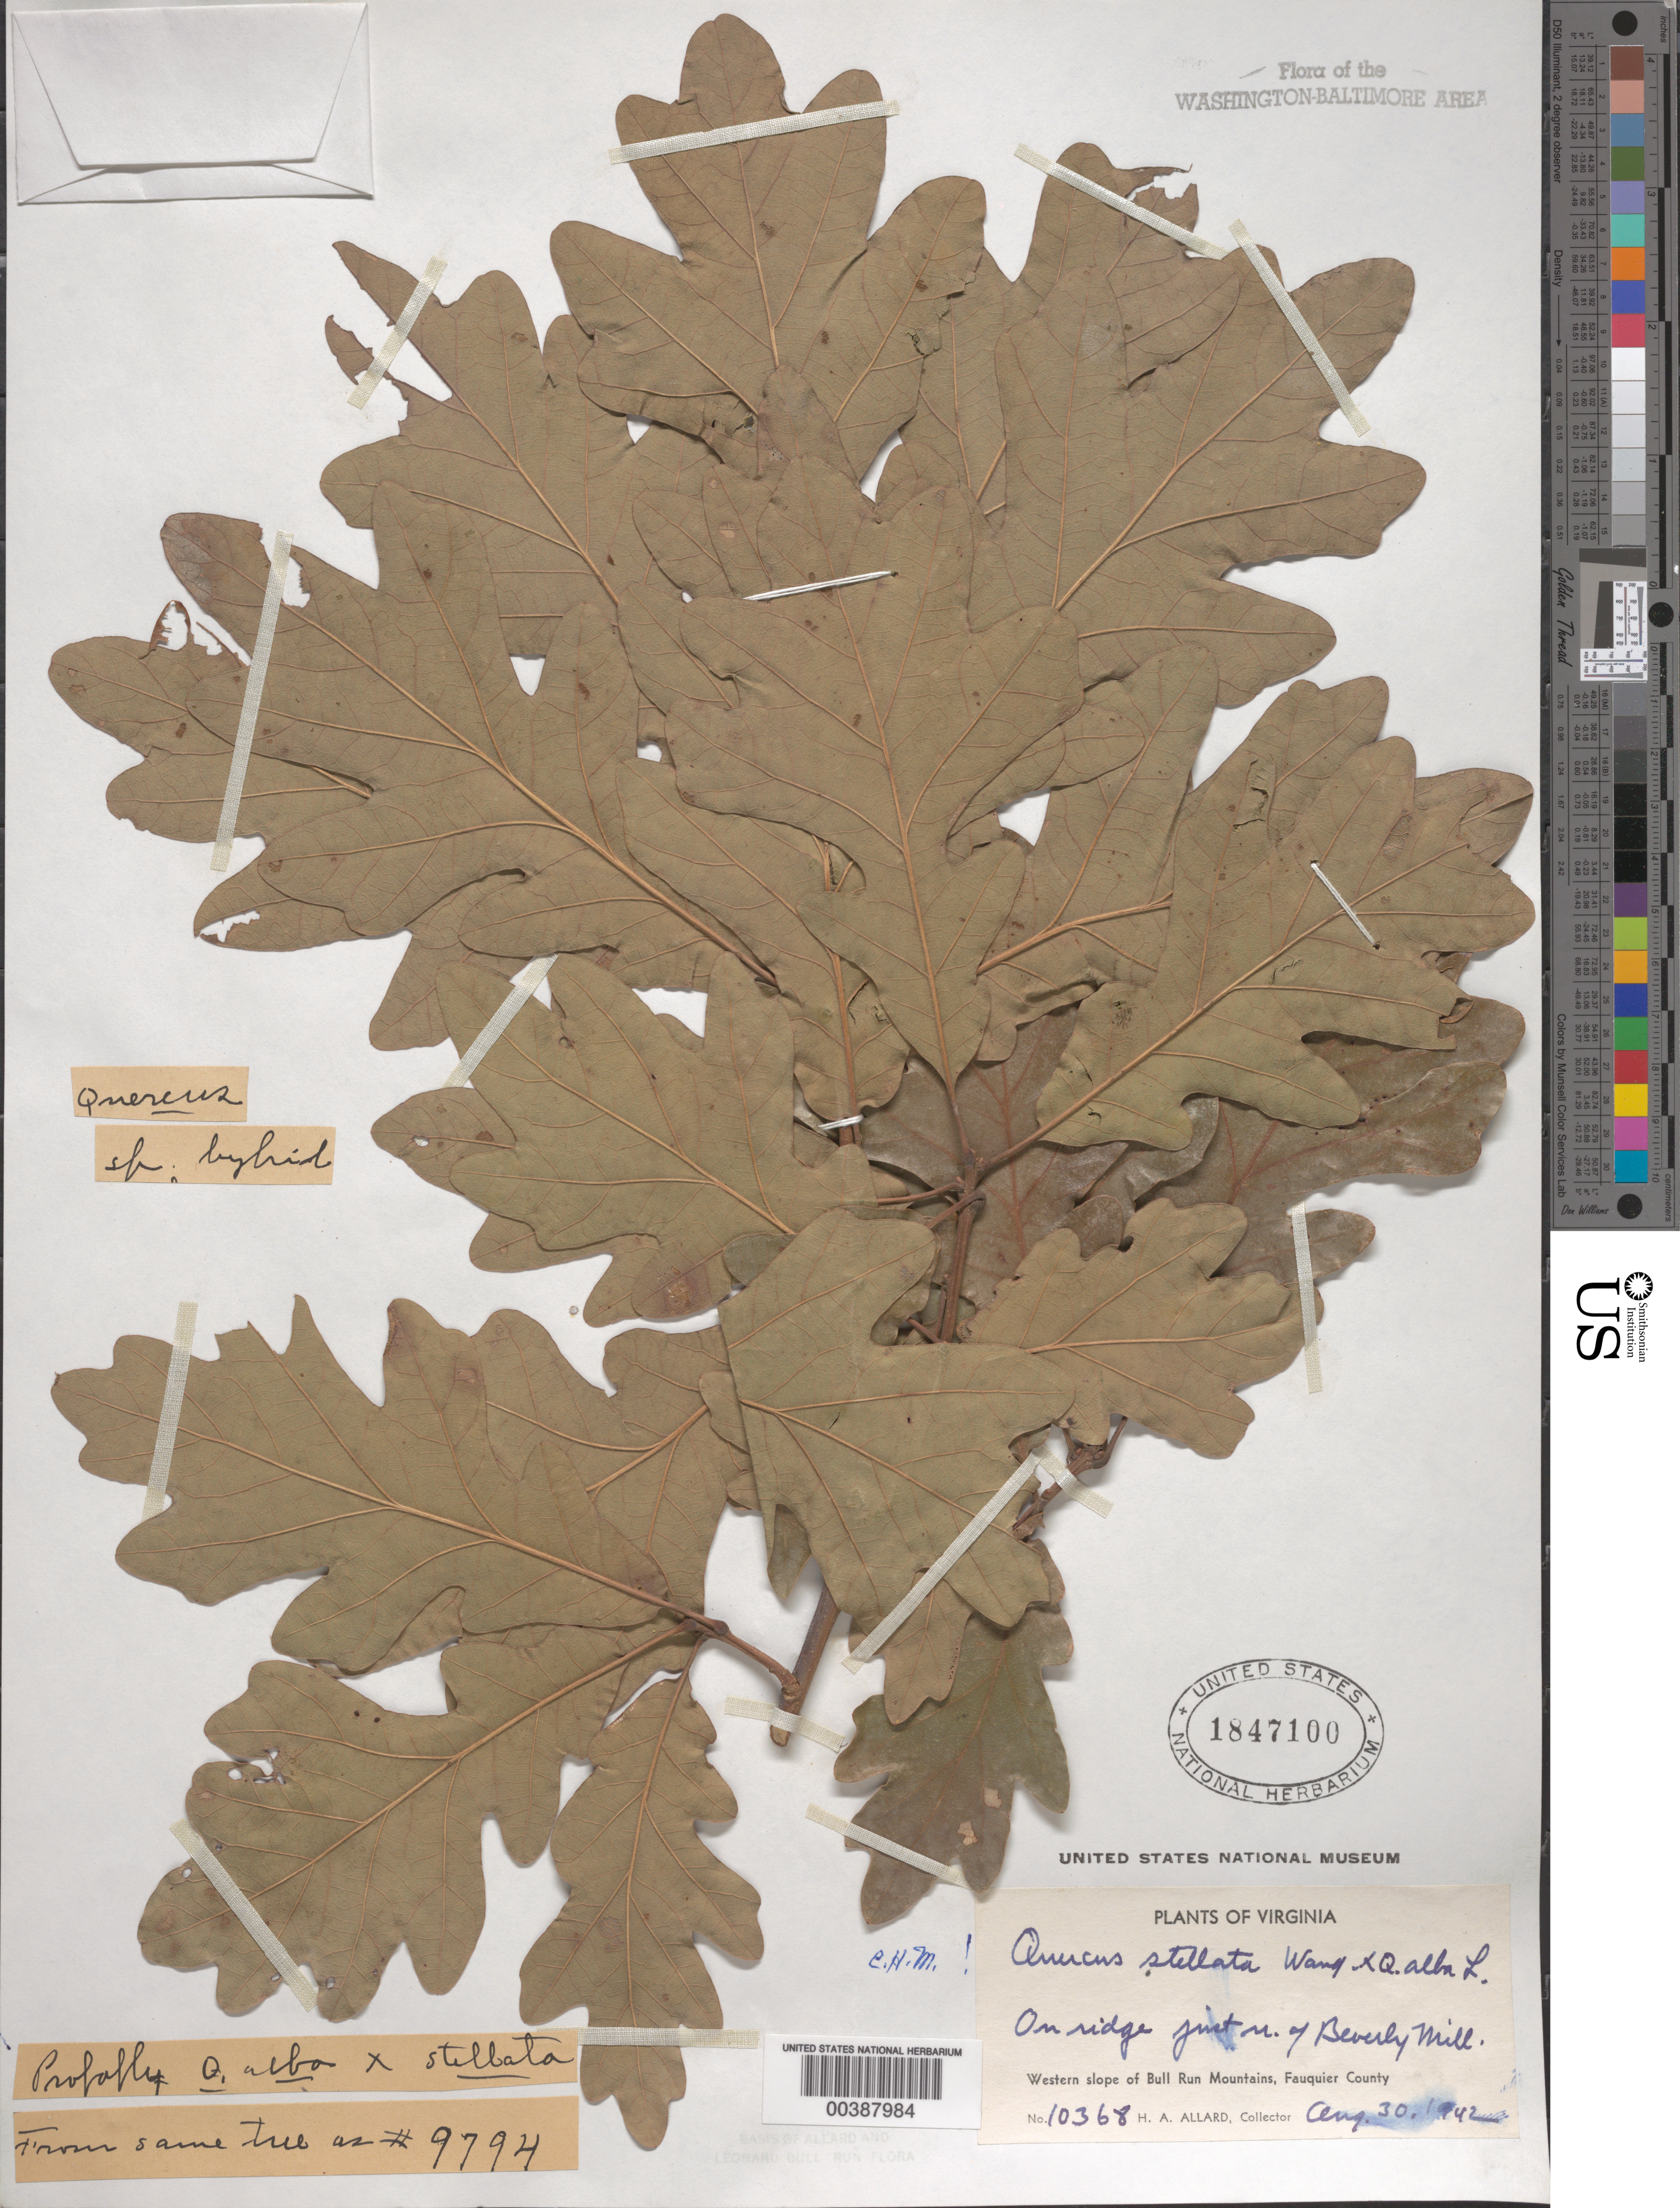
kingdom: Plantae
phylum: Tracheophyta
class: Magnoliopsida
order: Fagales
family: Fagaceae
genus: Quercus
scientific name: Quercus alba x Q. stellata Wangenh.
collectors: H. A. Allard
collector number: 10368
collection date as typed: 30 Aug 1942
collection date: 1942-08-30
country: United States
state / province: Virginia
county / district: Fauquier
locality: North of Beverley Mill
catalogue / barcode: US 1847100